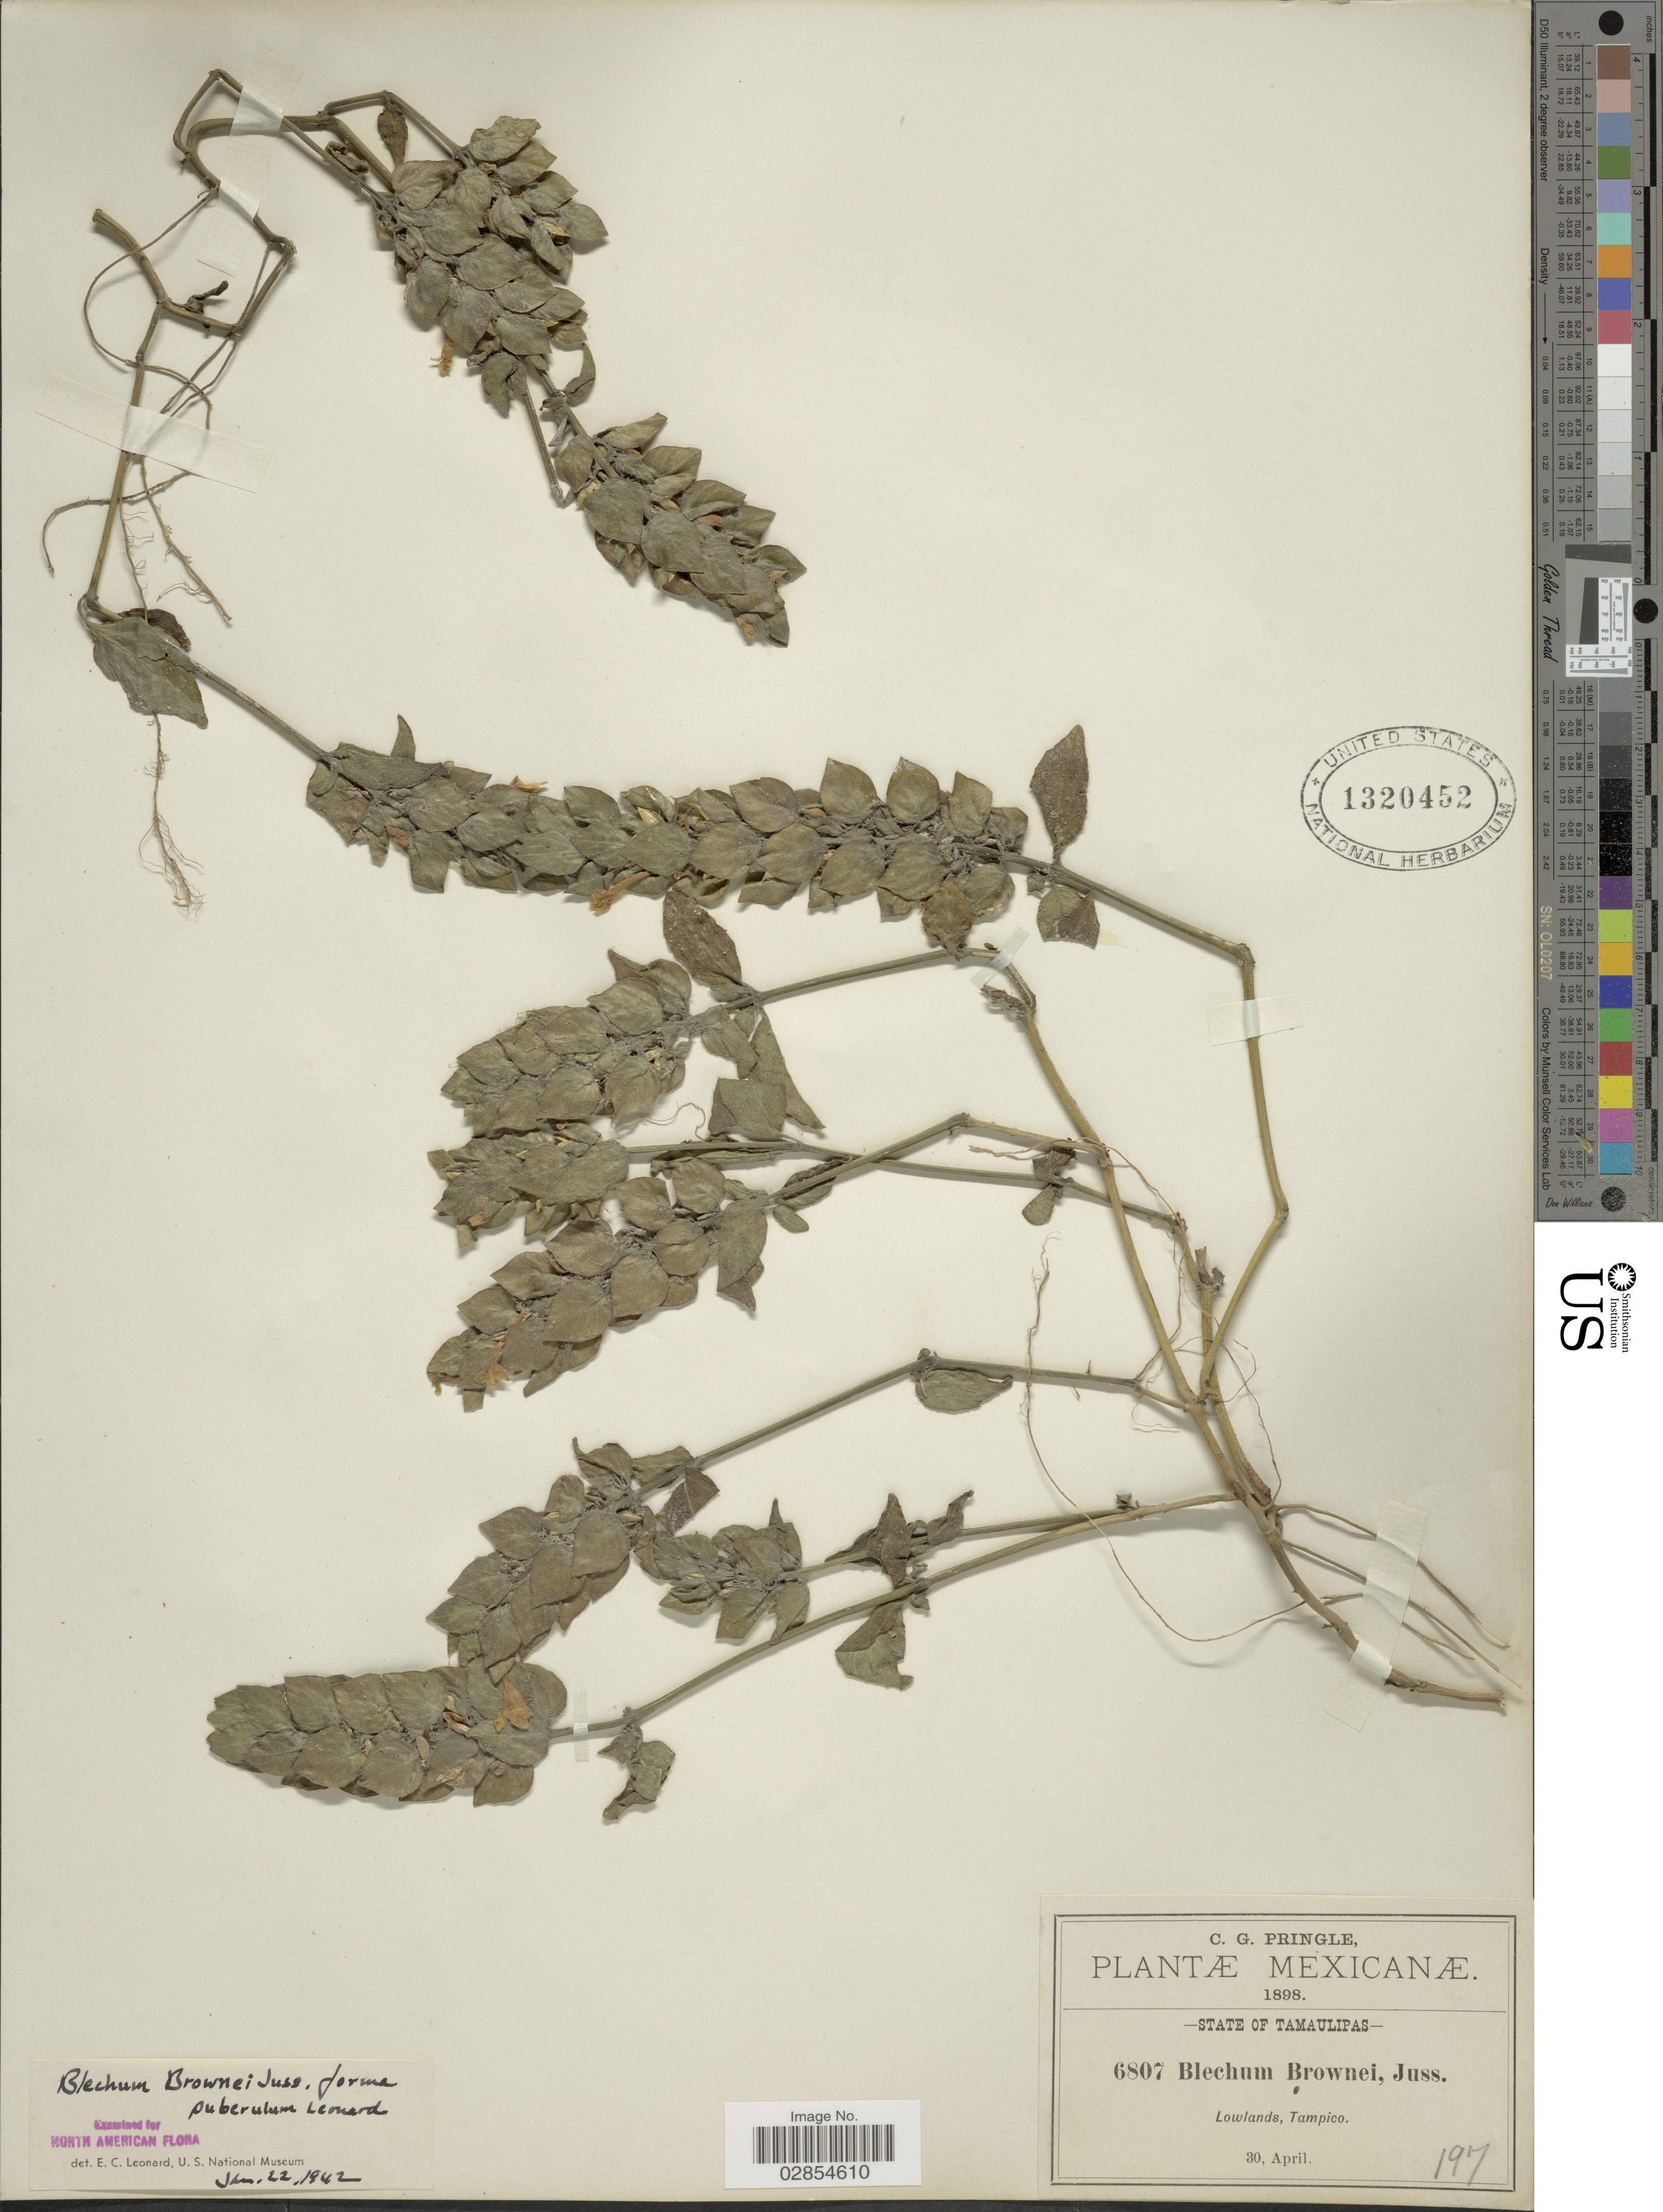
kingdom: Plantae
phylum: Tracheophyta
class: Magnoliopsida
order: Lamiales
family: Acanthaceae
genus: Blechum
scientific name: Blechum pyramidatum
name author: (Lam.) Urb.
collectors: C. G. Pringle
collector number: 6807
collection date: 1898-04-30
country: Mexico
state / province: Tamaulipas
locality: State of Tamaulipas. Lowlands, Tampico.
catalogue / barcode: US 1320452